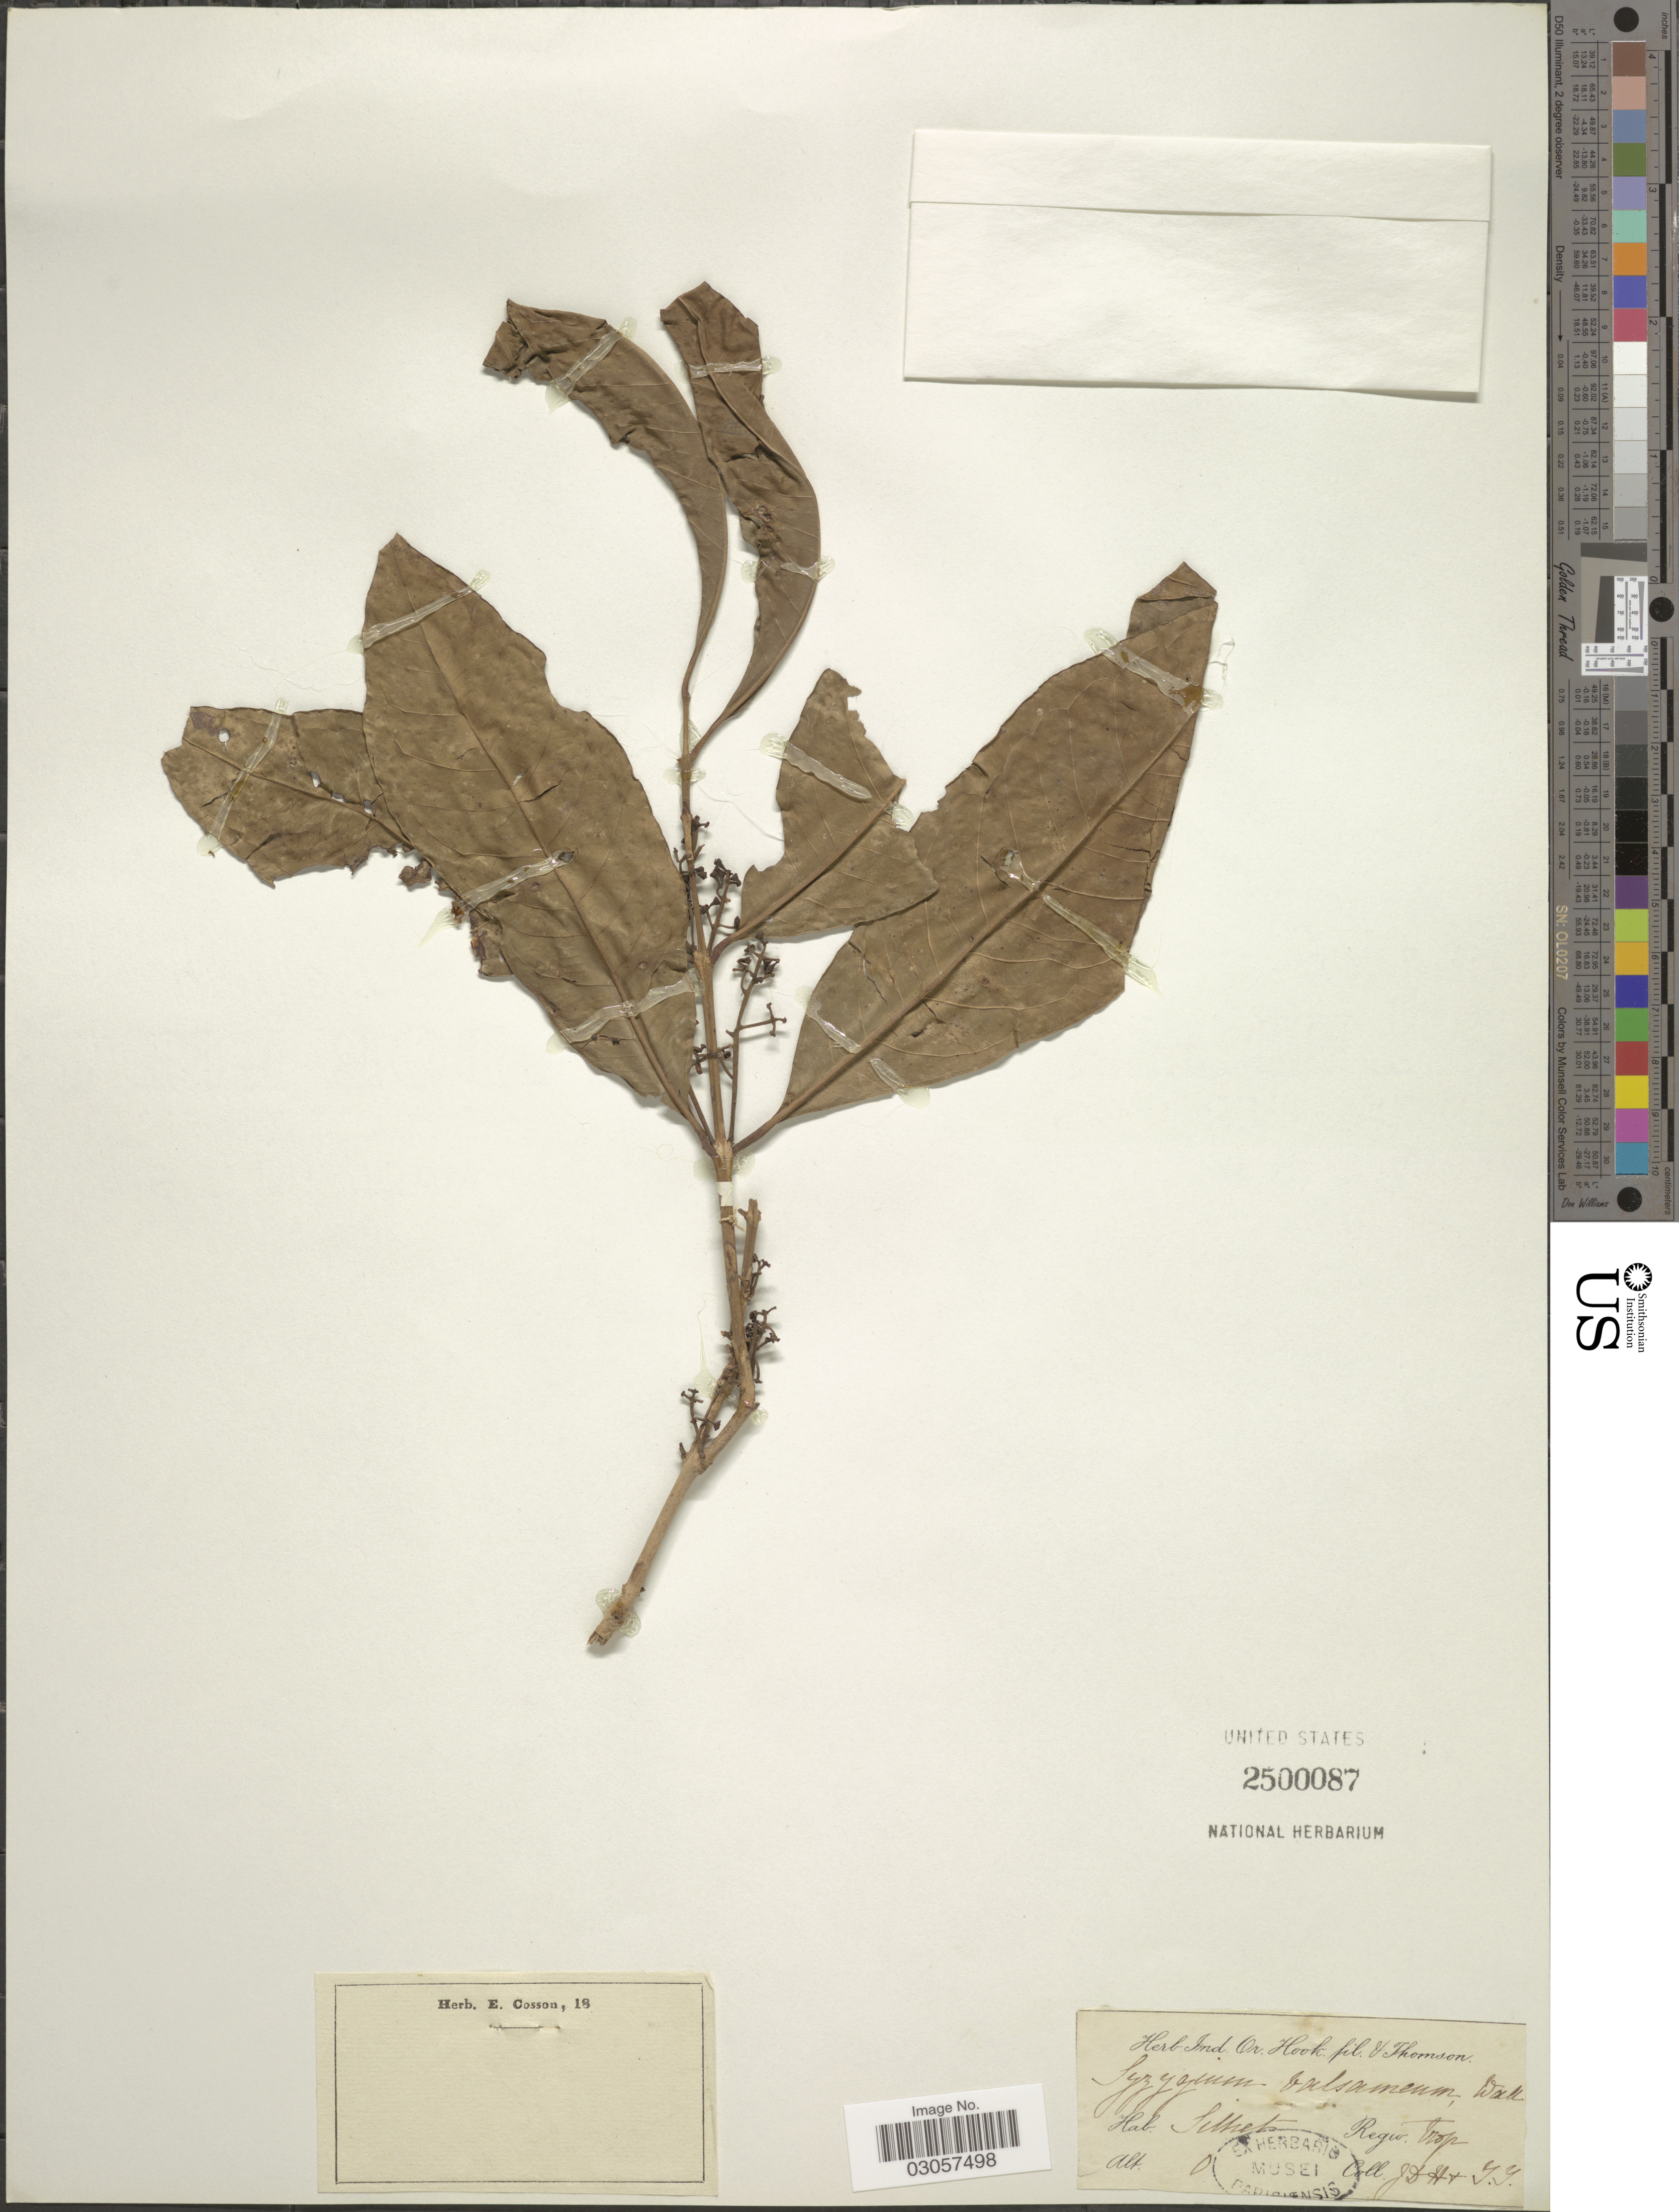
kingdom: Plantae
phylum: Tracheophyta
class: Magnoliopsida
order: Myrtales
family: Myrtaceae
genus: Syzygium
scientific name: Syzygium balsameum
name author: (Wight) Wall. ex Walp.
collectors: J. D. Hooker & T. Thomson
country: Bangladesh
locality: Silhet, Regio trop.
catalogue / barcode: US 2500087